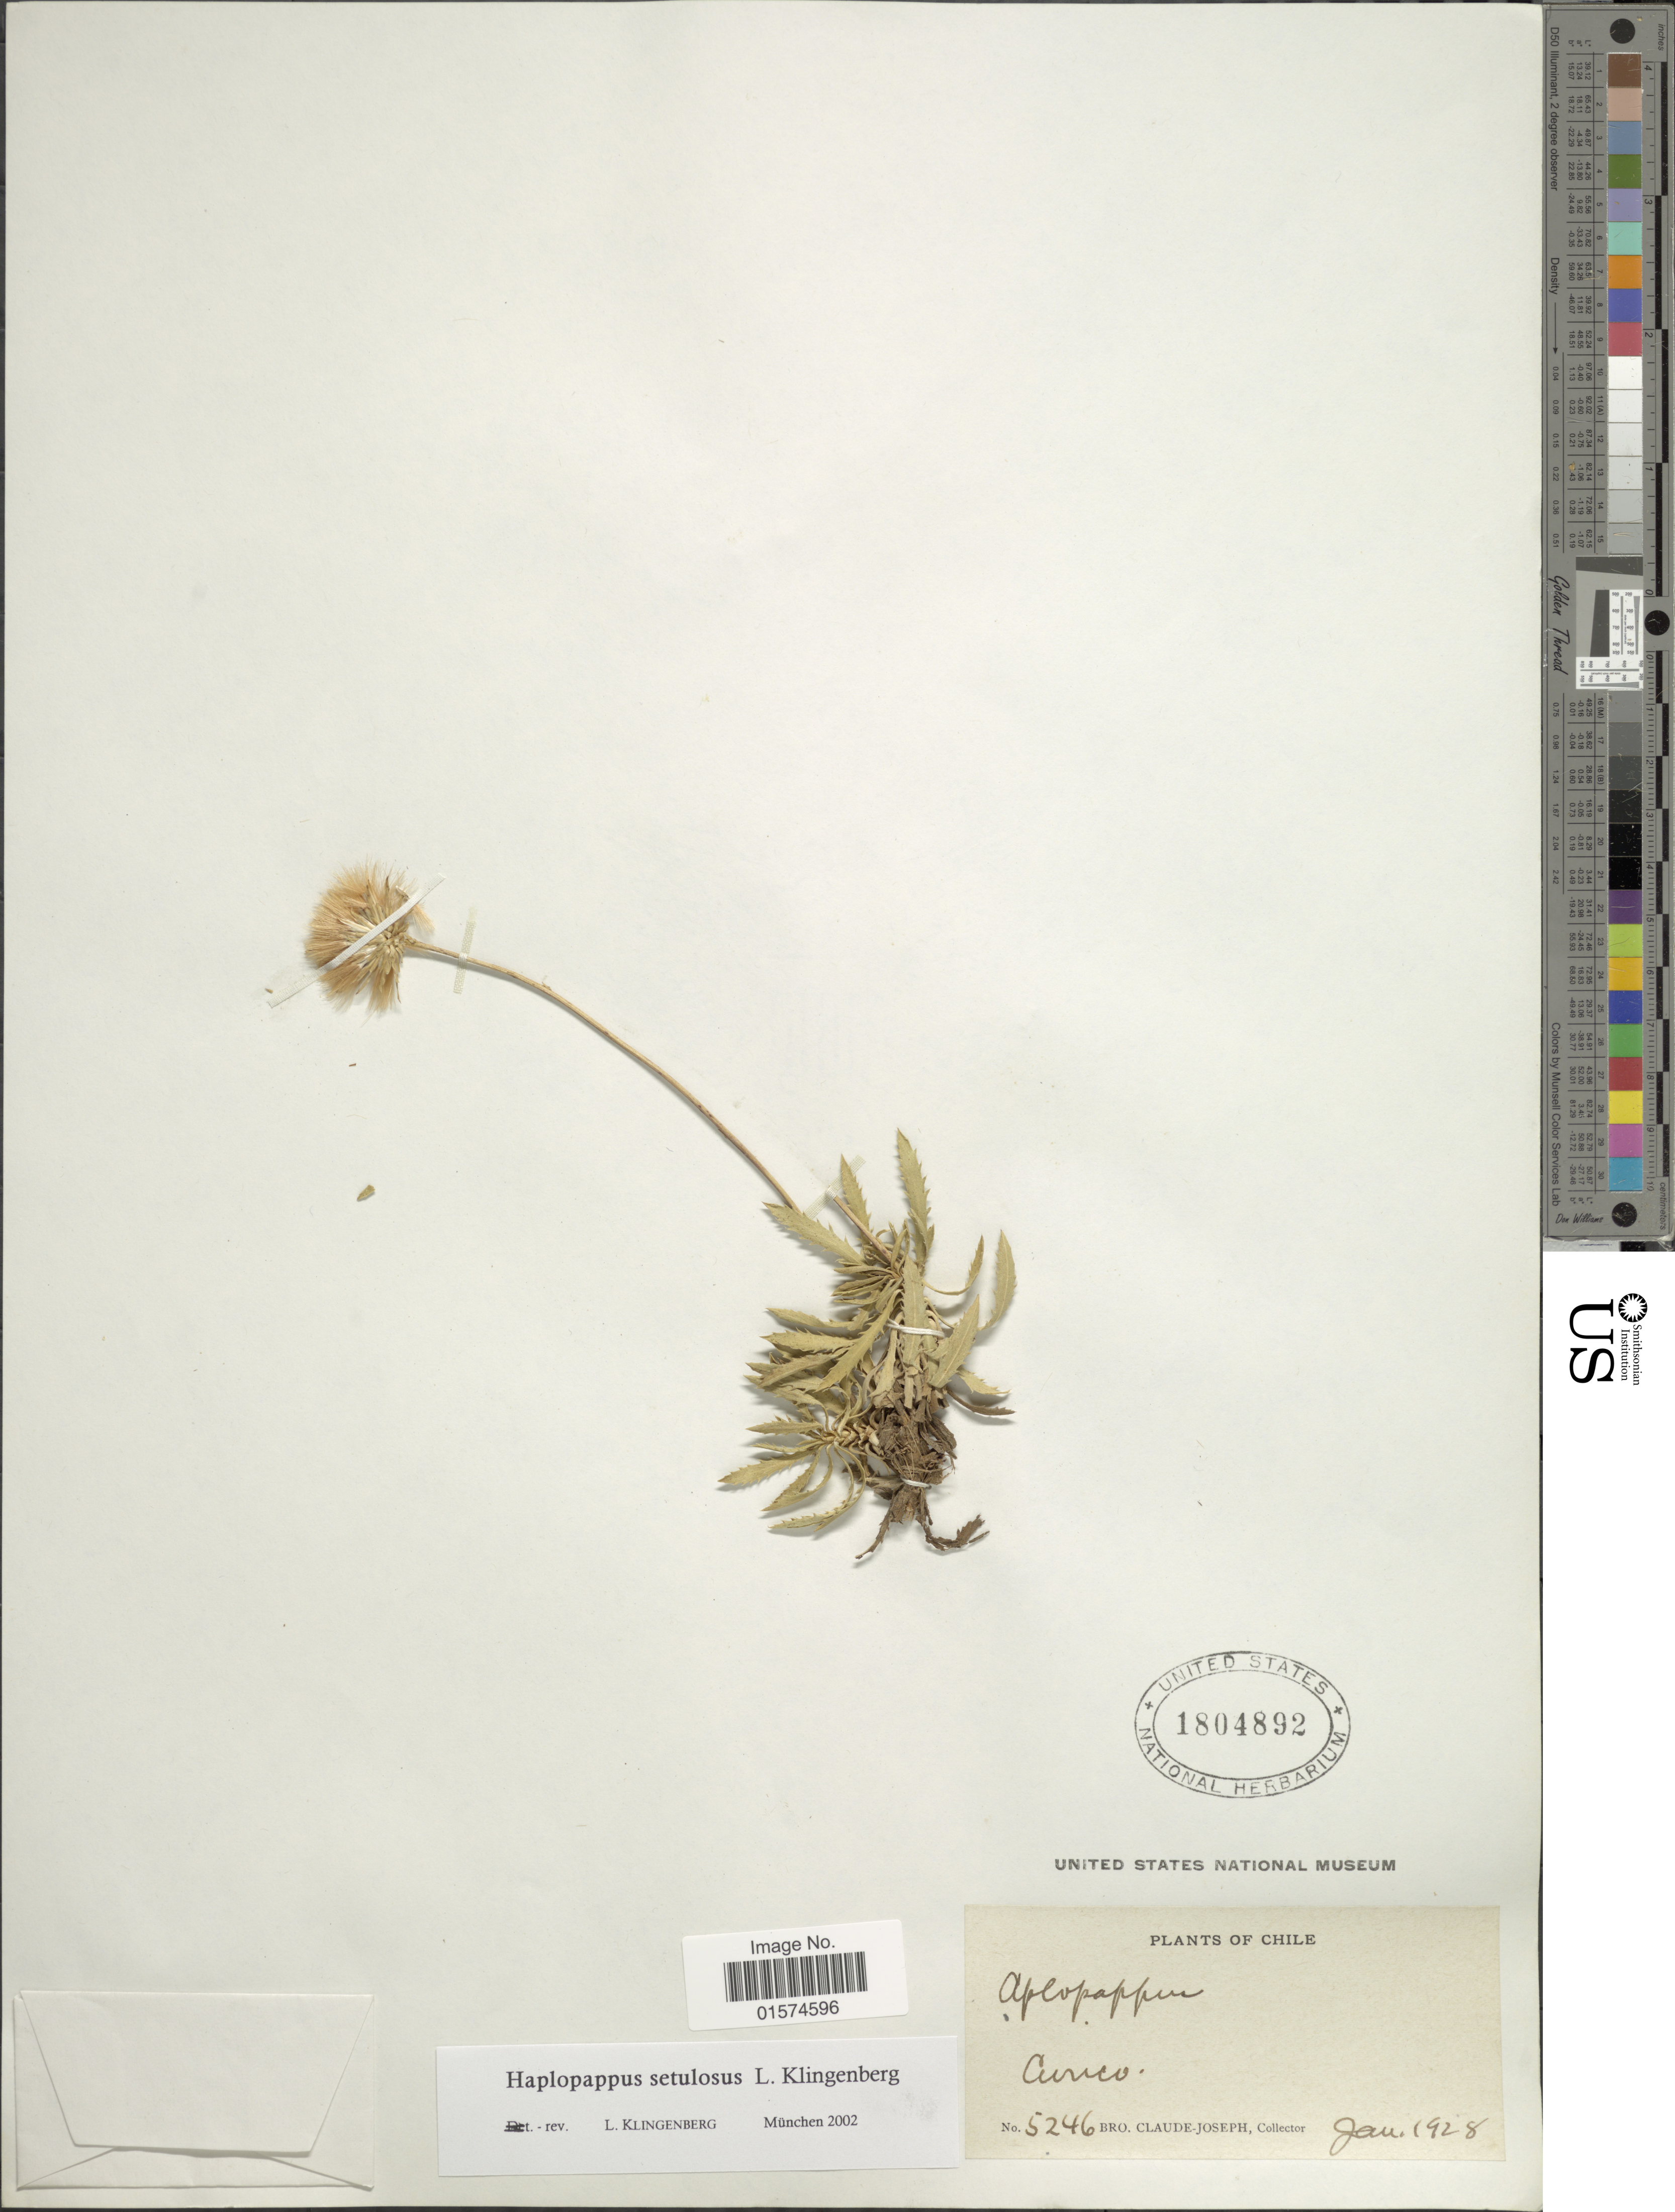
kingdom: Plantae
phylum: Tracheophyta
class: Magnoliopsida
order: Asterales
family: Asteraceae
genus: Haplopappus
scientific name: Haplopappus setulosus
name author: Klingenb.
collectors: Bro. Claude-Joseph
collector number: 5246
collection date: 1928-01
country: Chile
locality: Curico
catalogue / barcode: US 1804892